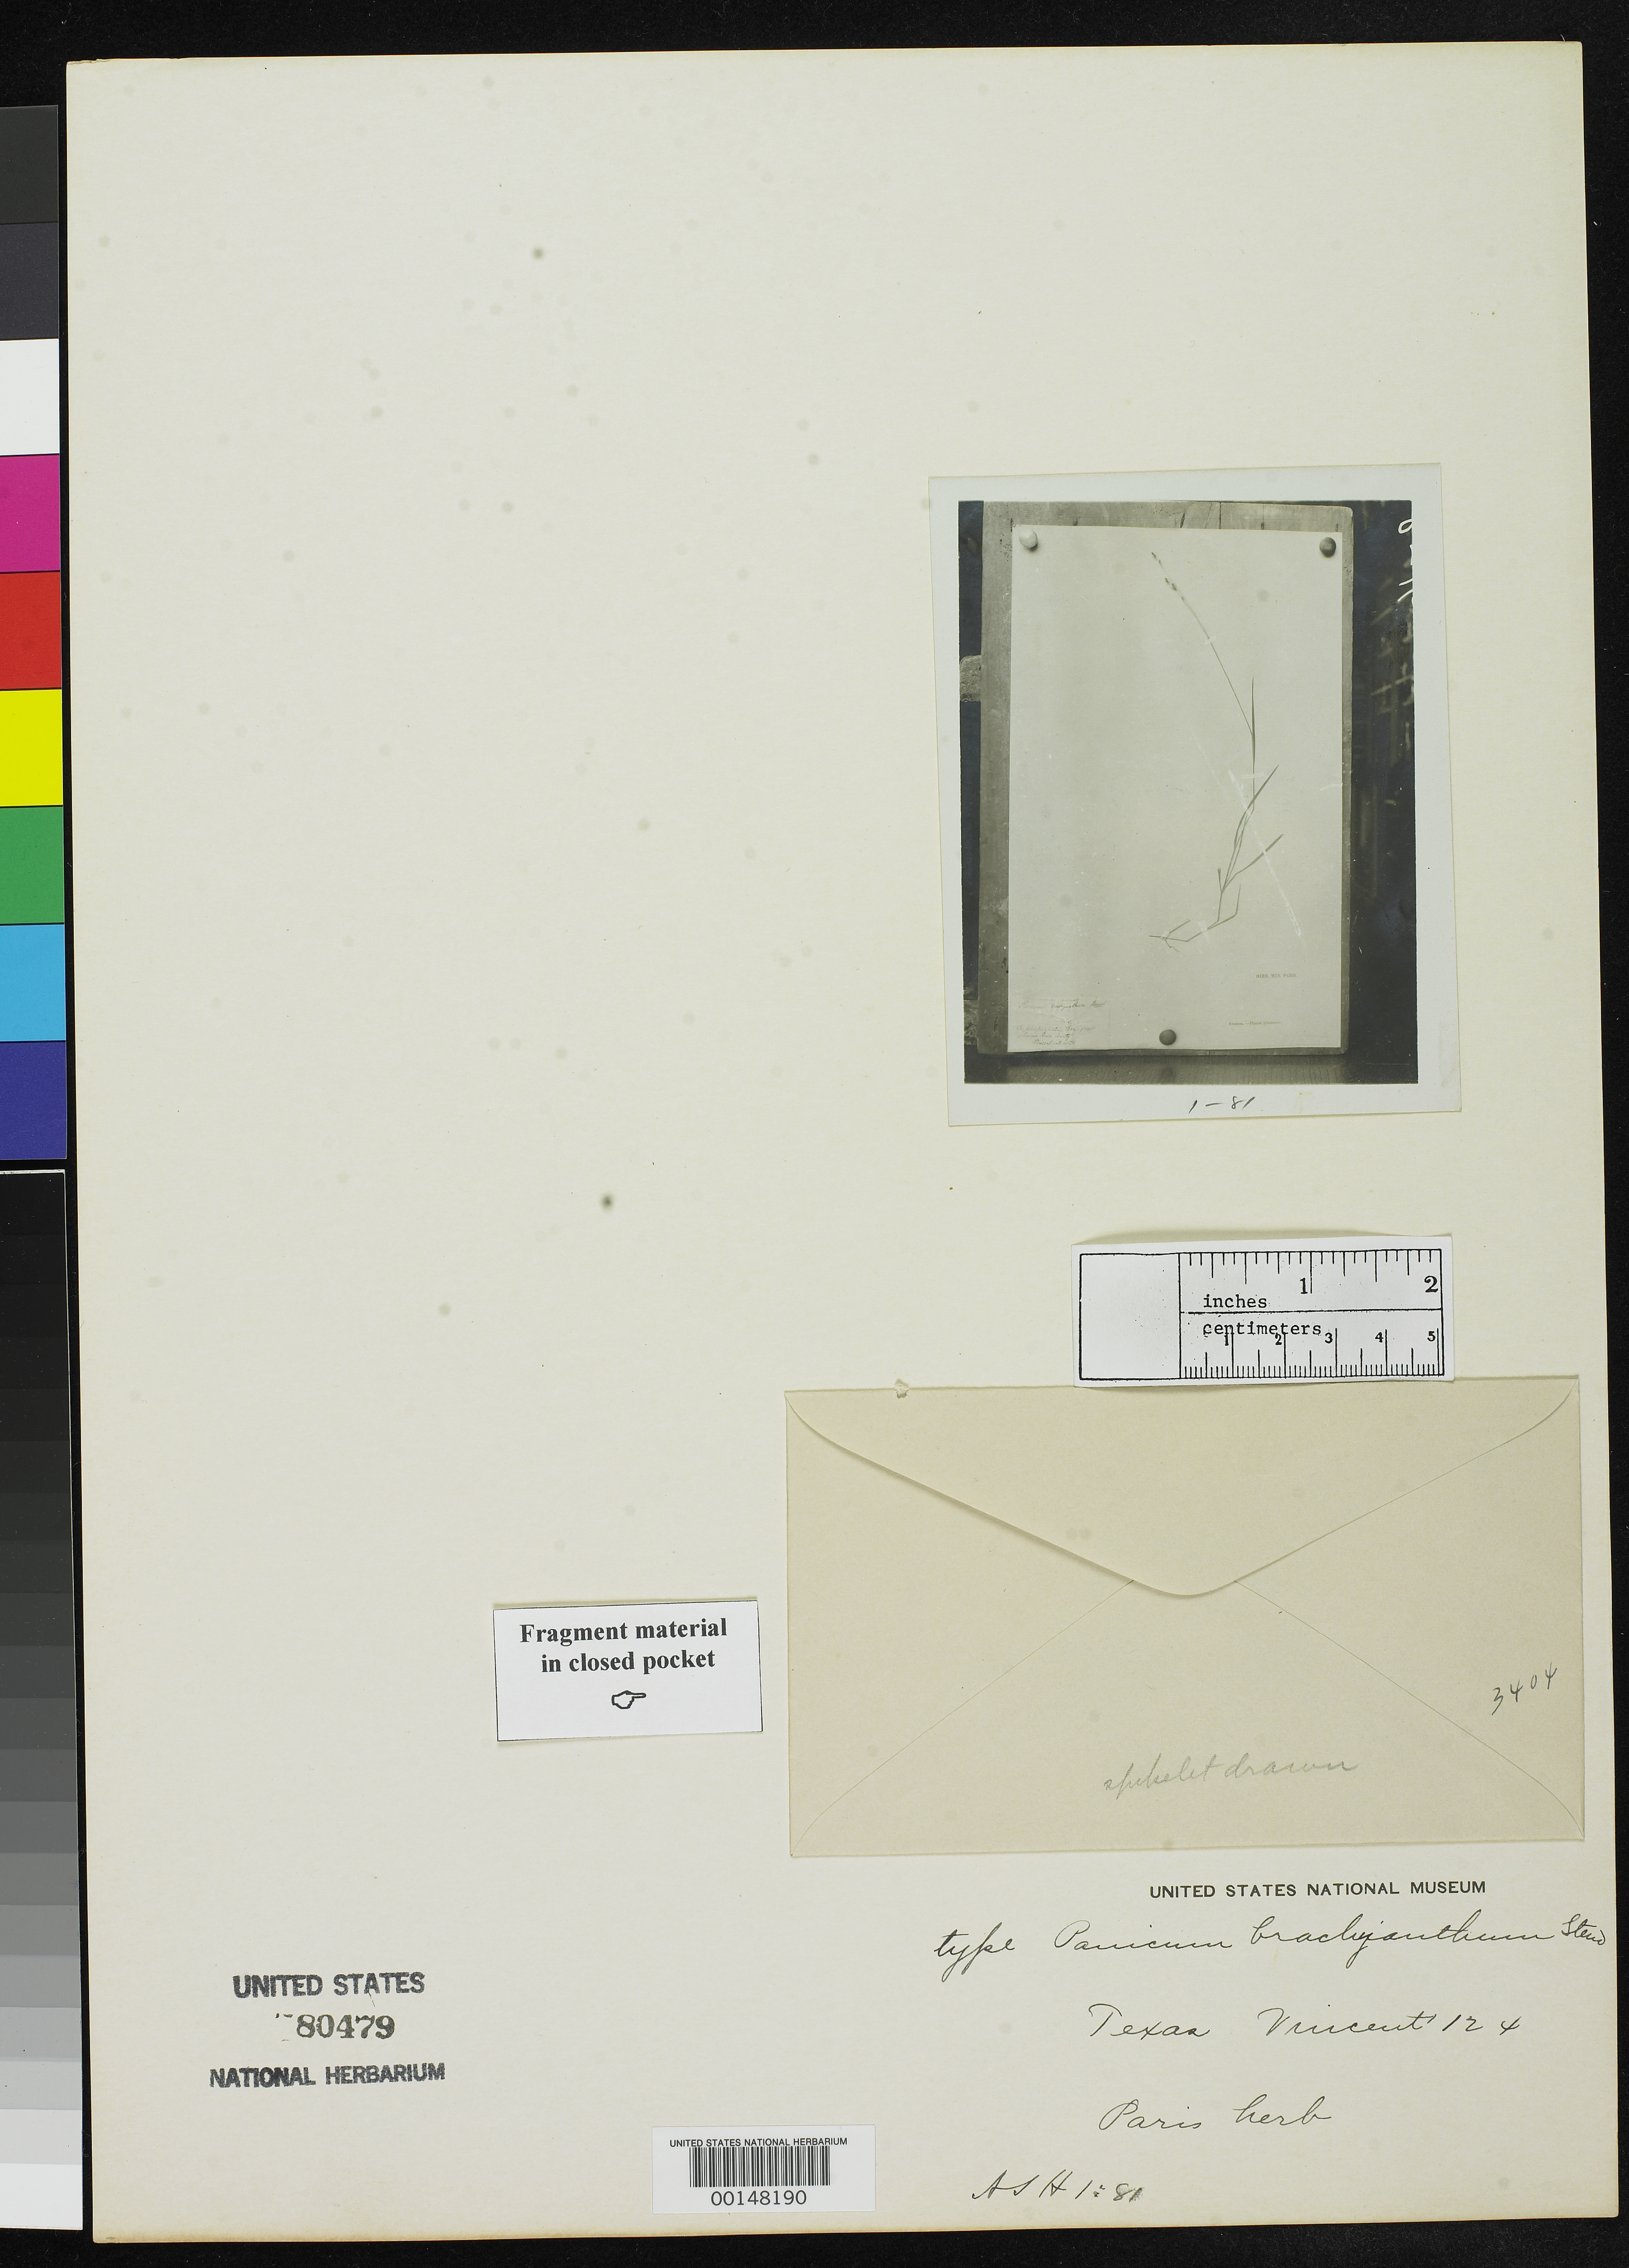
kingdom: Plantae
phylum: Tracheophyta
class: Liliopsida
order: Poales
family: Poaceae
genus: Panicum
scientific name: Panicum brachyanthum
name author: Steud.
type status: Type Fragment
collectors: -. Vinzent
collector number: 124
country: United States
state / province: Texas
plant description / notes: Photograph and fragmentary material of type specimen ex herb. Paris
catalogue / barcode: US 80479